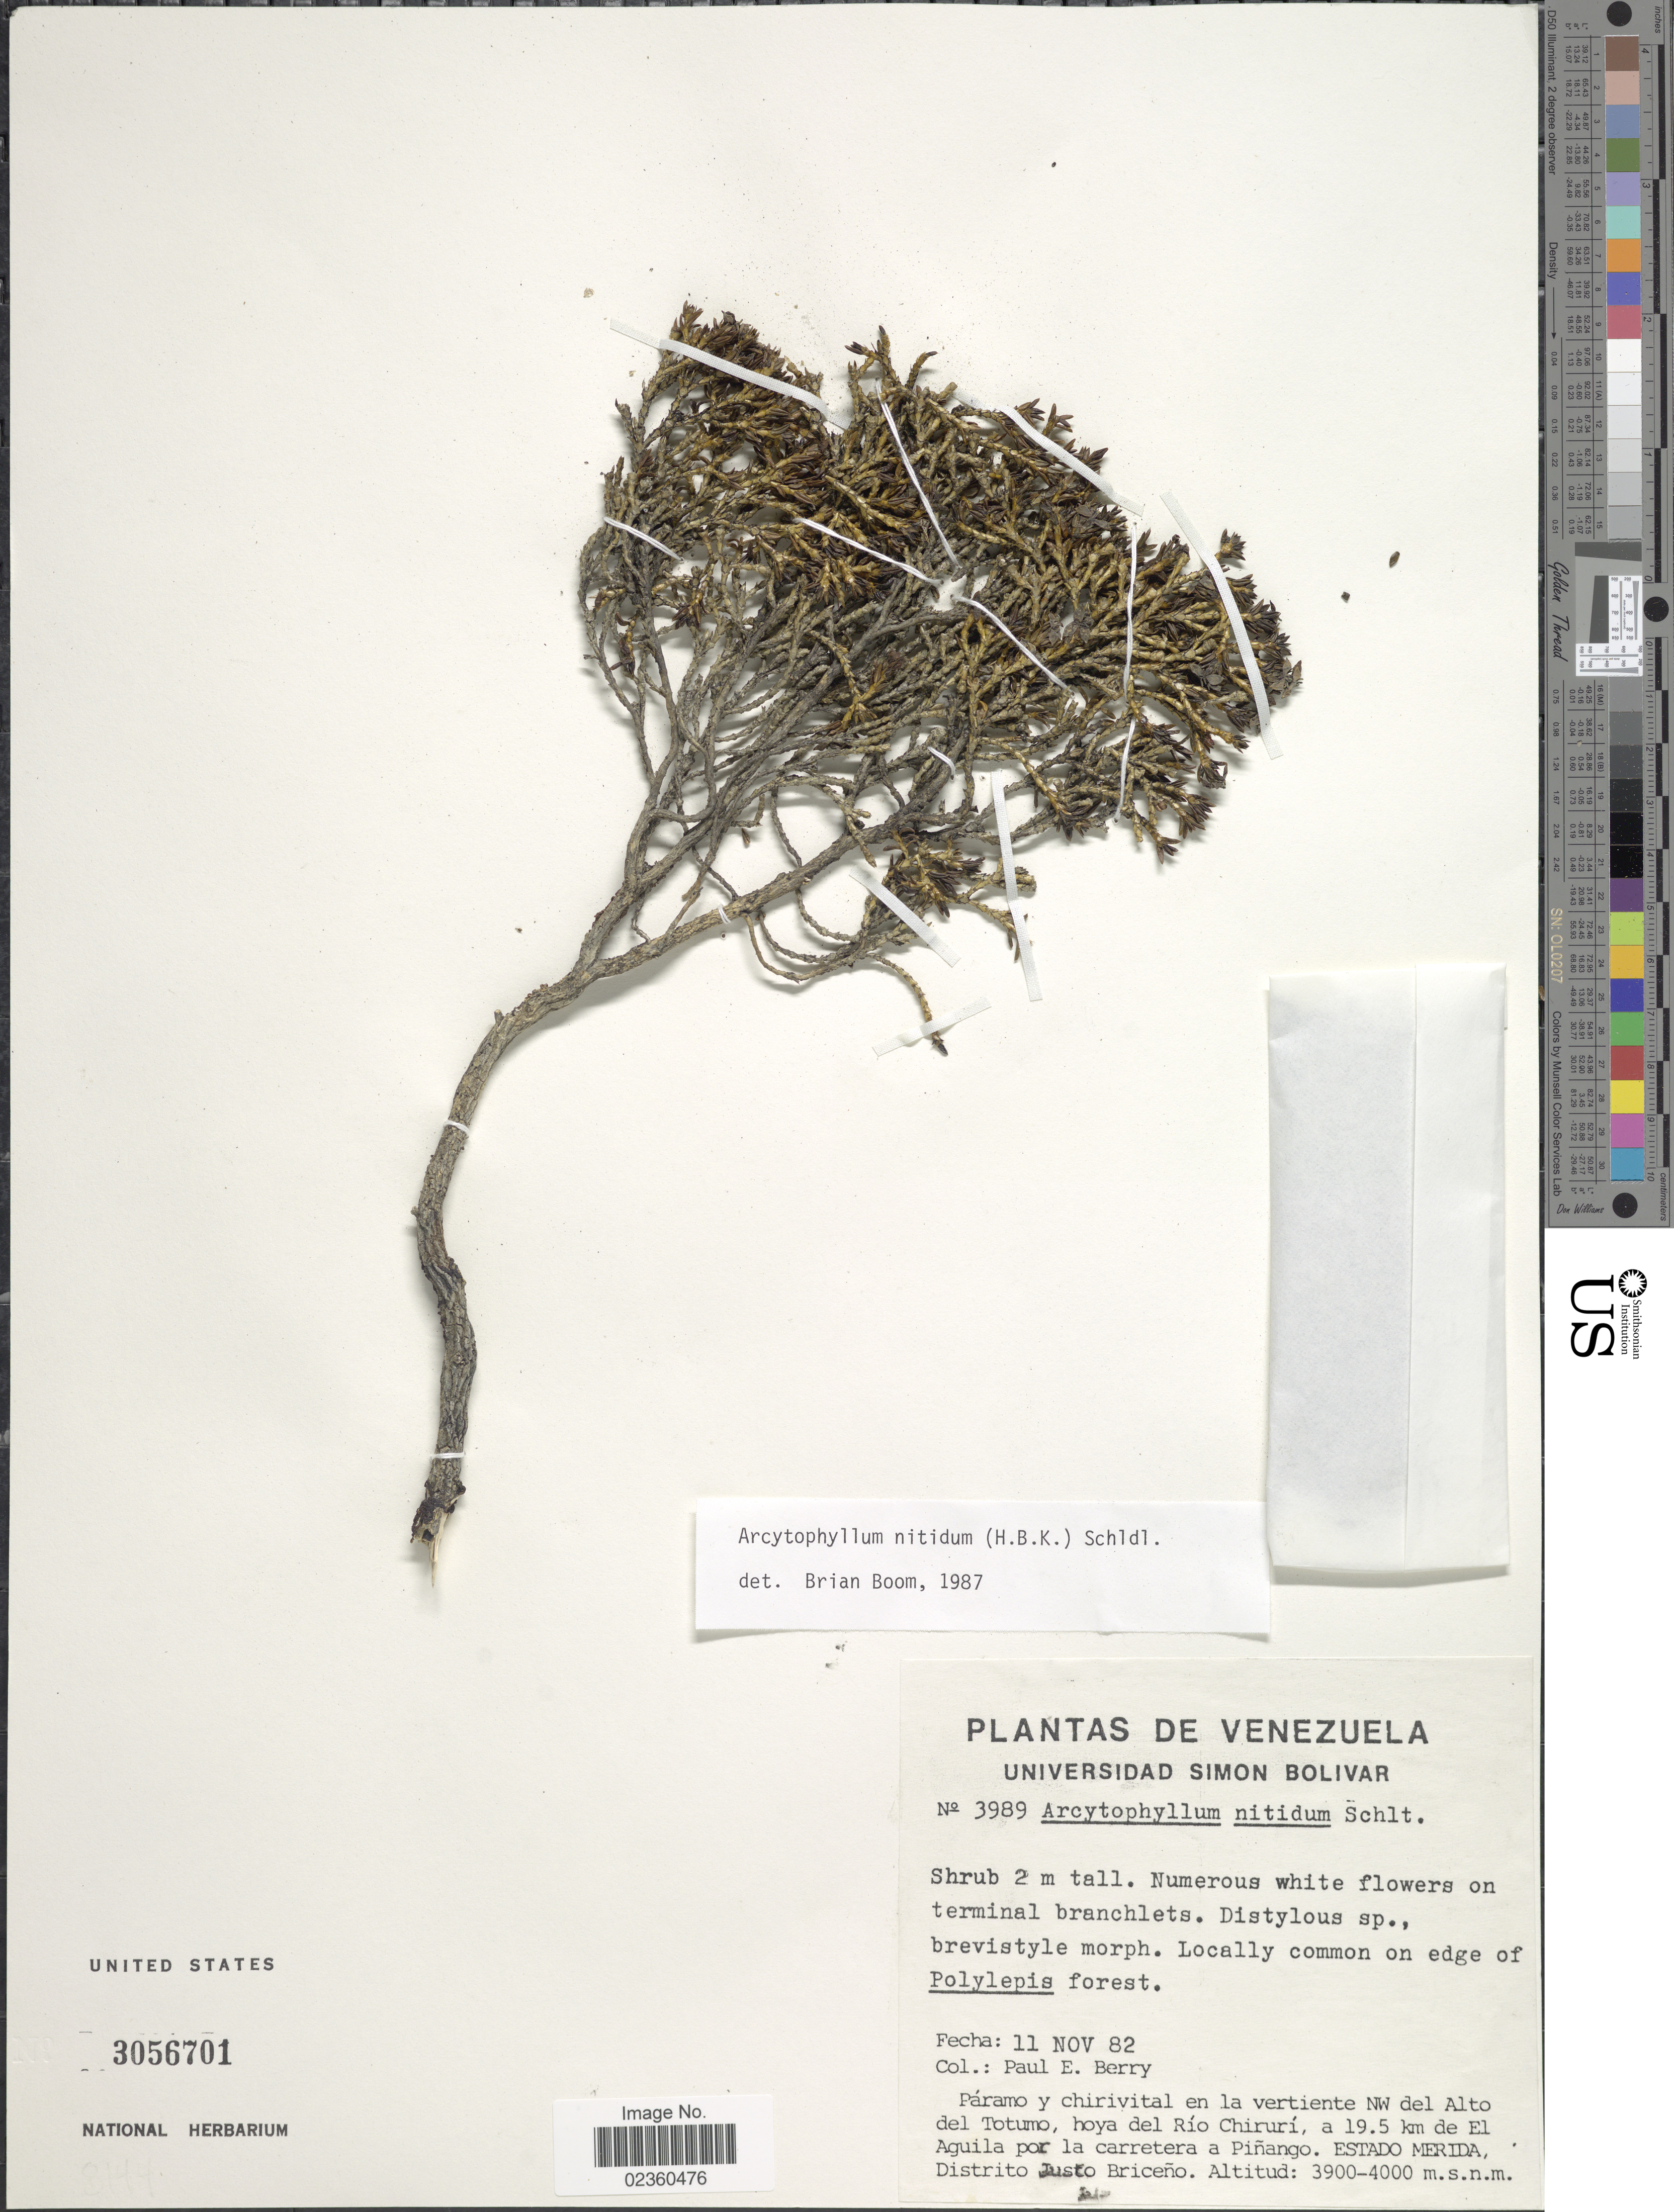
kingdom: Plantae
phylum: Tracheophyta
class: Magnoliopsida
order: Gentianales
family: Rubiaceae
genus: Arcytophyllum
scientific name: Arcytophyllum nitidum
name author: (Kunth) Schltdl.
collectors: P. E. Berry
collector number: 3989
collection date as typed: Transcribed d/m/y: 11/11/82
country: Venezuela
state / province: Mérida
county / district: Justo Briceño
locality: Locally common on edge of Polylepis forest, Páramo y chirivital en la vertiente NW del Alto del Totumo, hoya del Río Chirurí, a 19.5 km de El Aguila por la carretera a Piñango.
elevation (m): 3900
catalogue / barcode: US 3056701